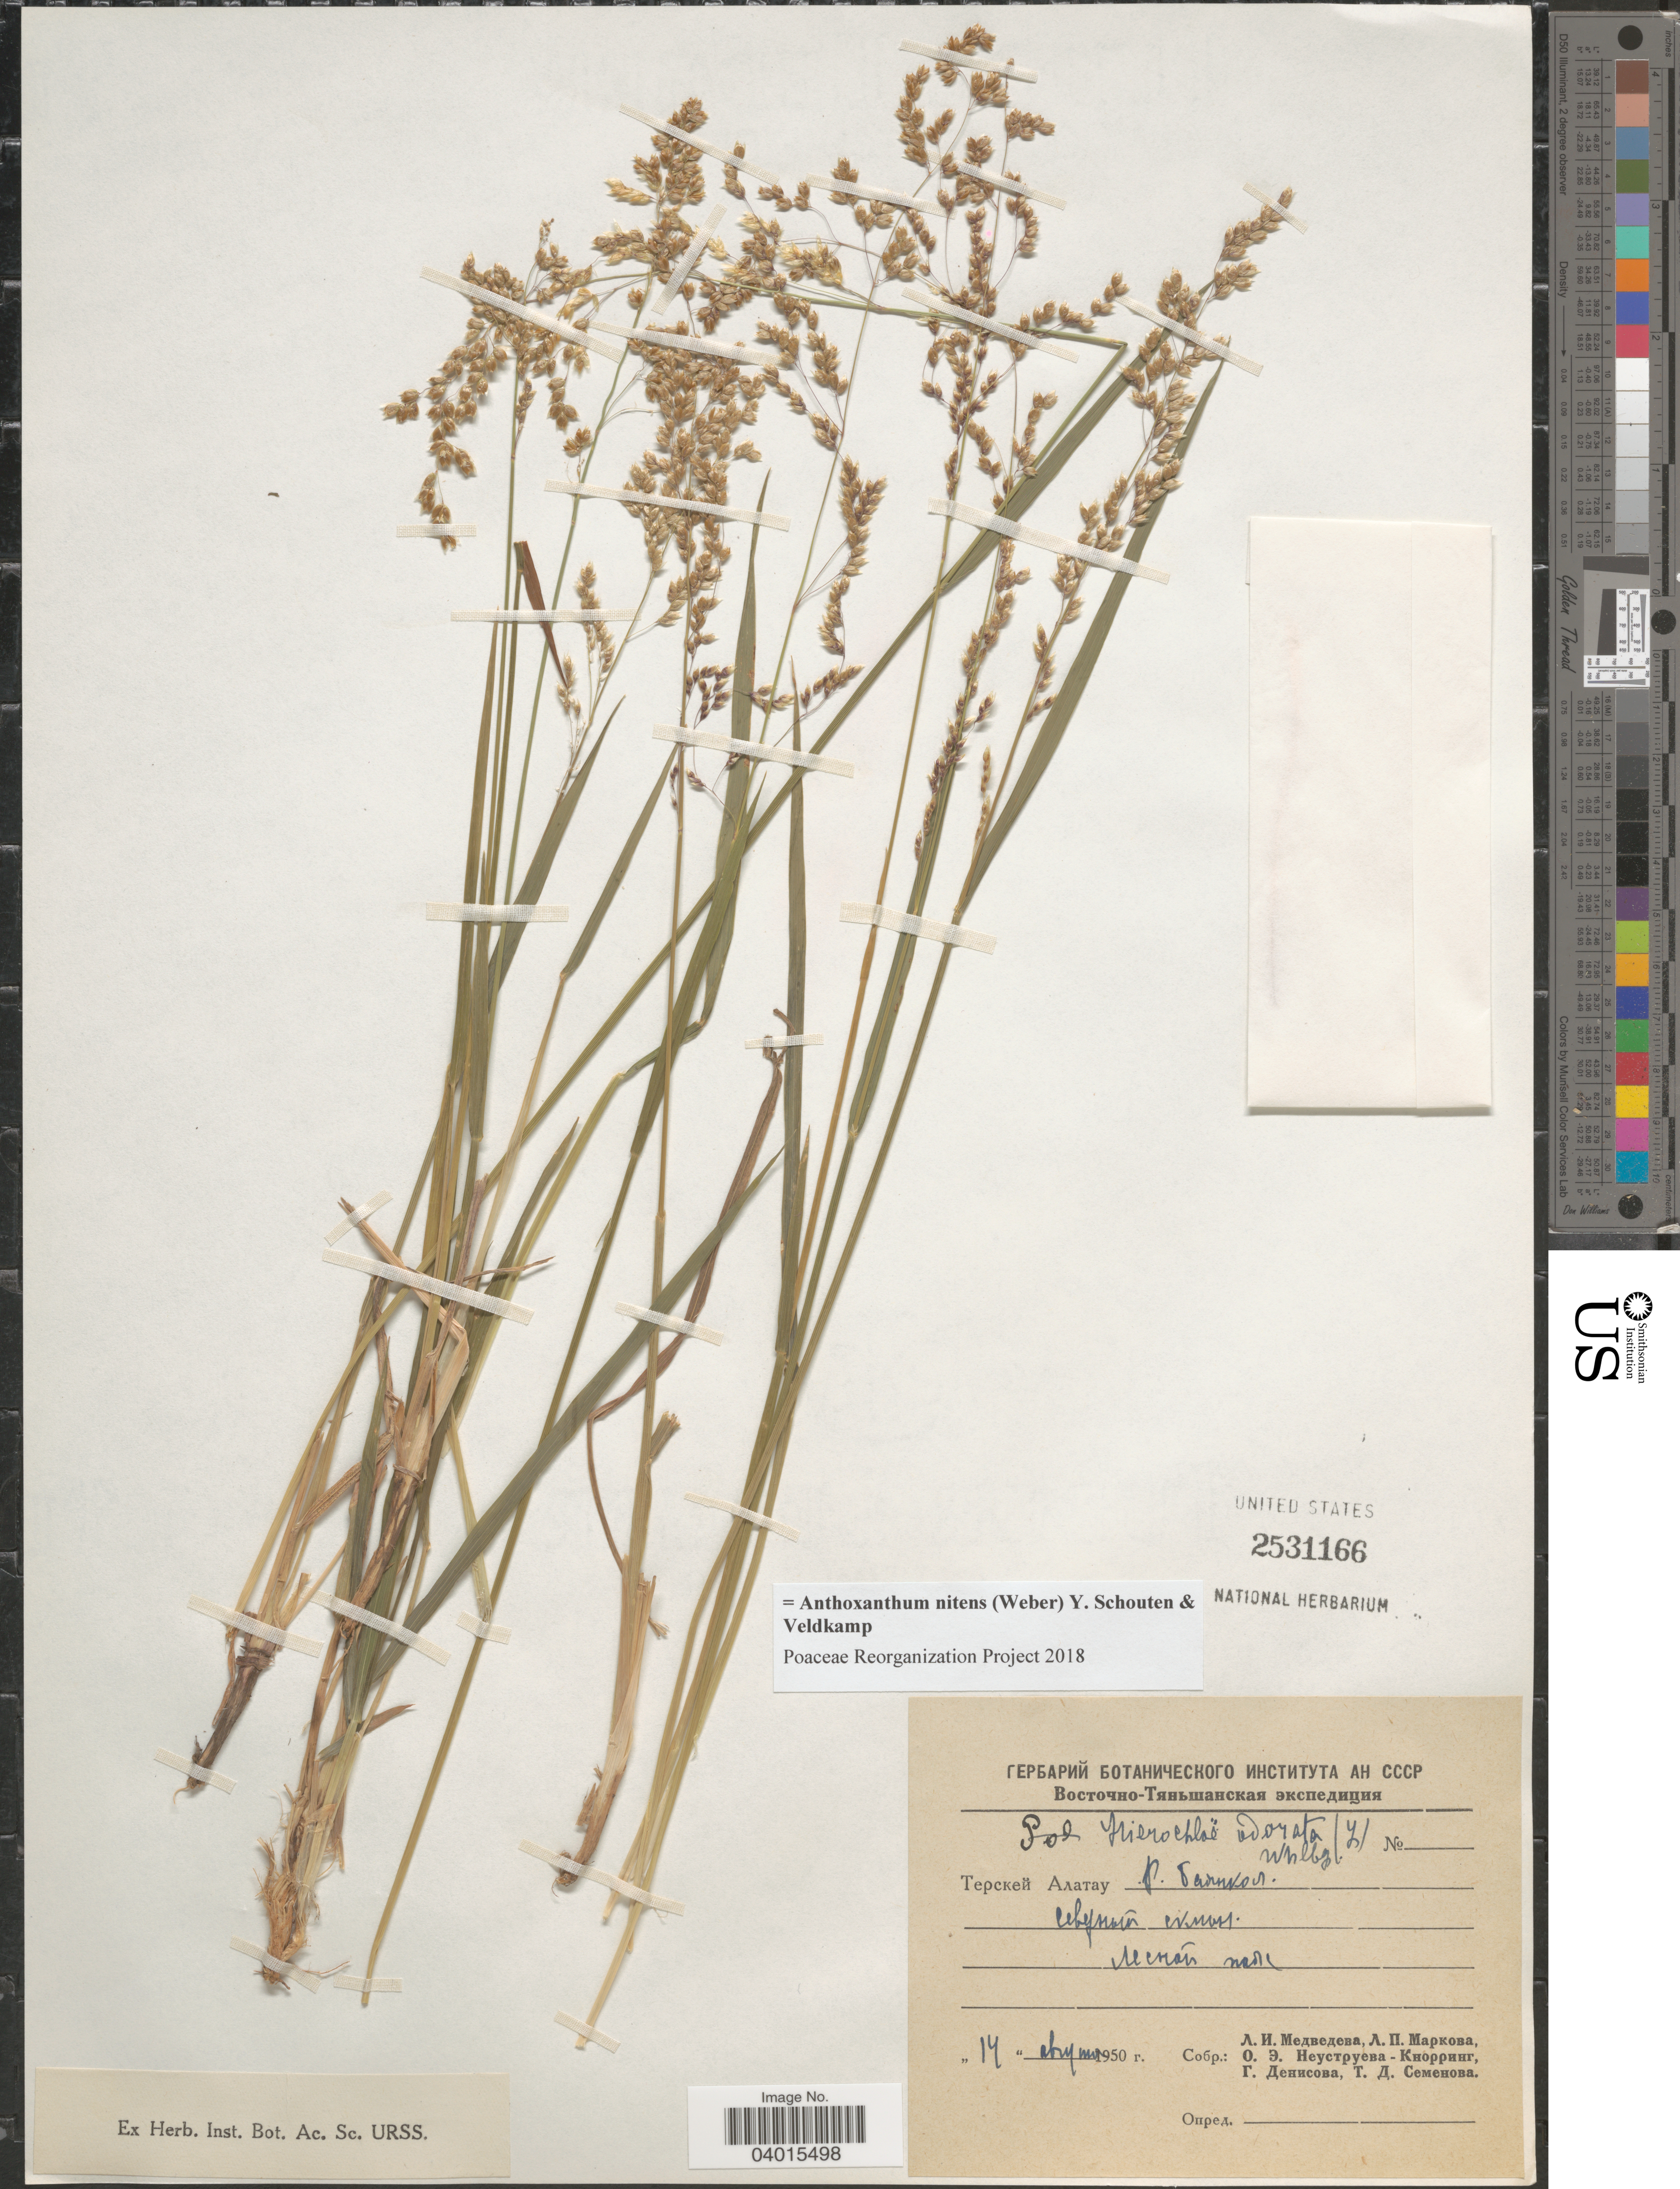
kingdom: Plantae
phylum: Tracheophyta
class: Liliopsida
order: Poales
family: Poaceae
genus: Anthoxanthum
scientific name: Anthoxanthum nitens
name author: (G.H. Weber) R.T.A. Schouten & Veldkamp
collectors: L. Medvedeva, L. Markova, O. Neustrueva-Knorring, G. Denisova & T. Semenova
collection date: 1950-08-14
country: Kazakhstan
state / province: Almaty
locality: Bayankol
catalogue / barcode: US 2531166